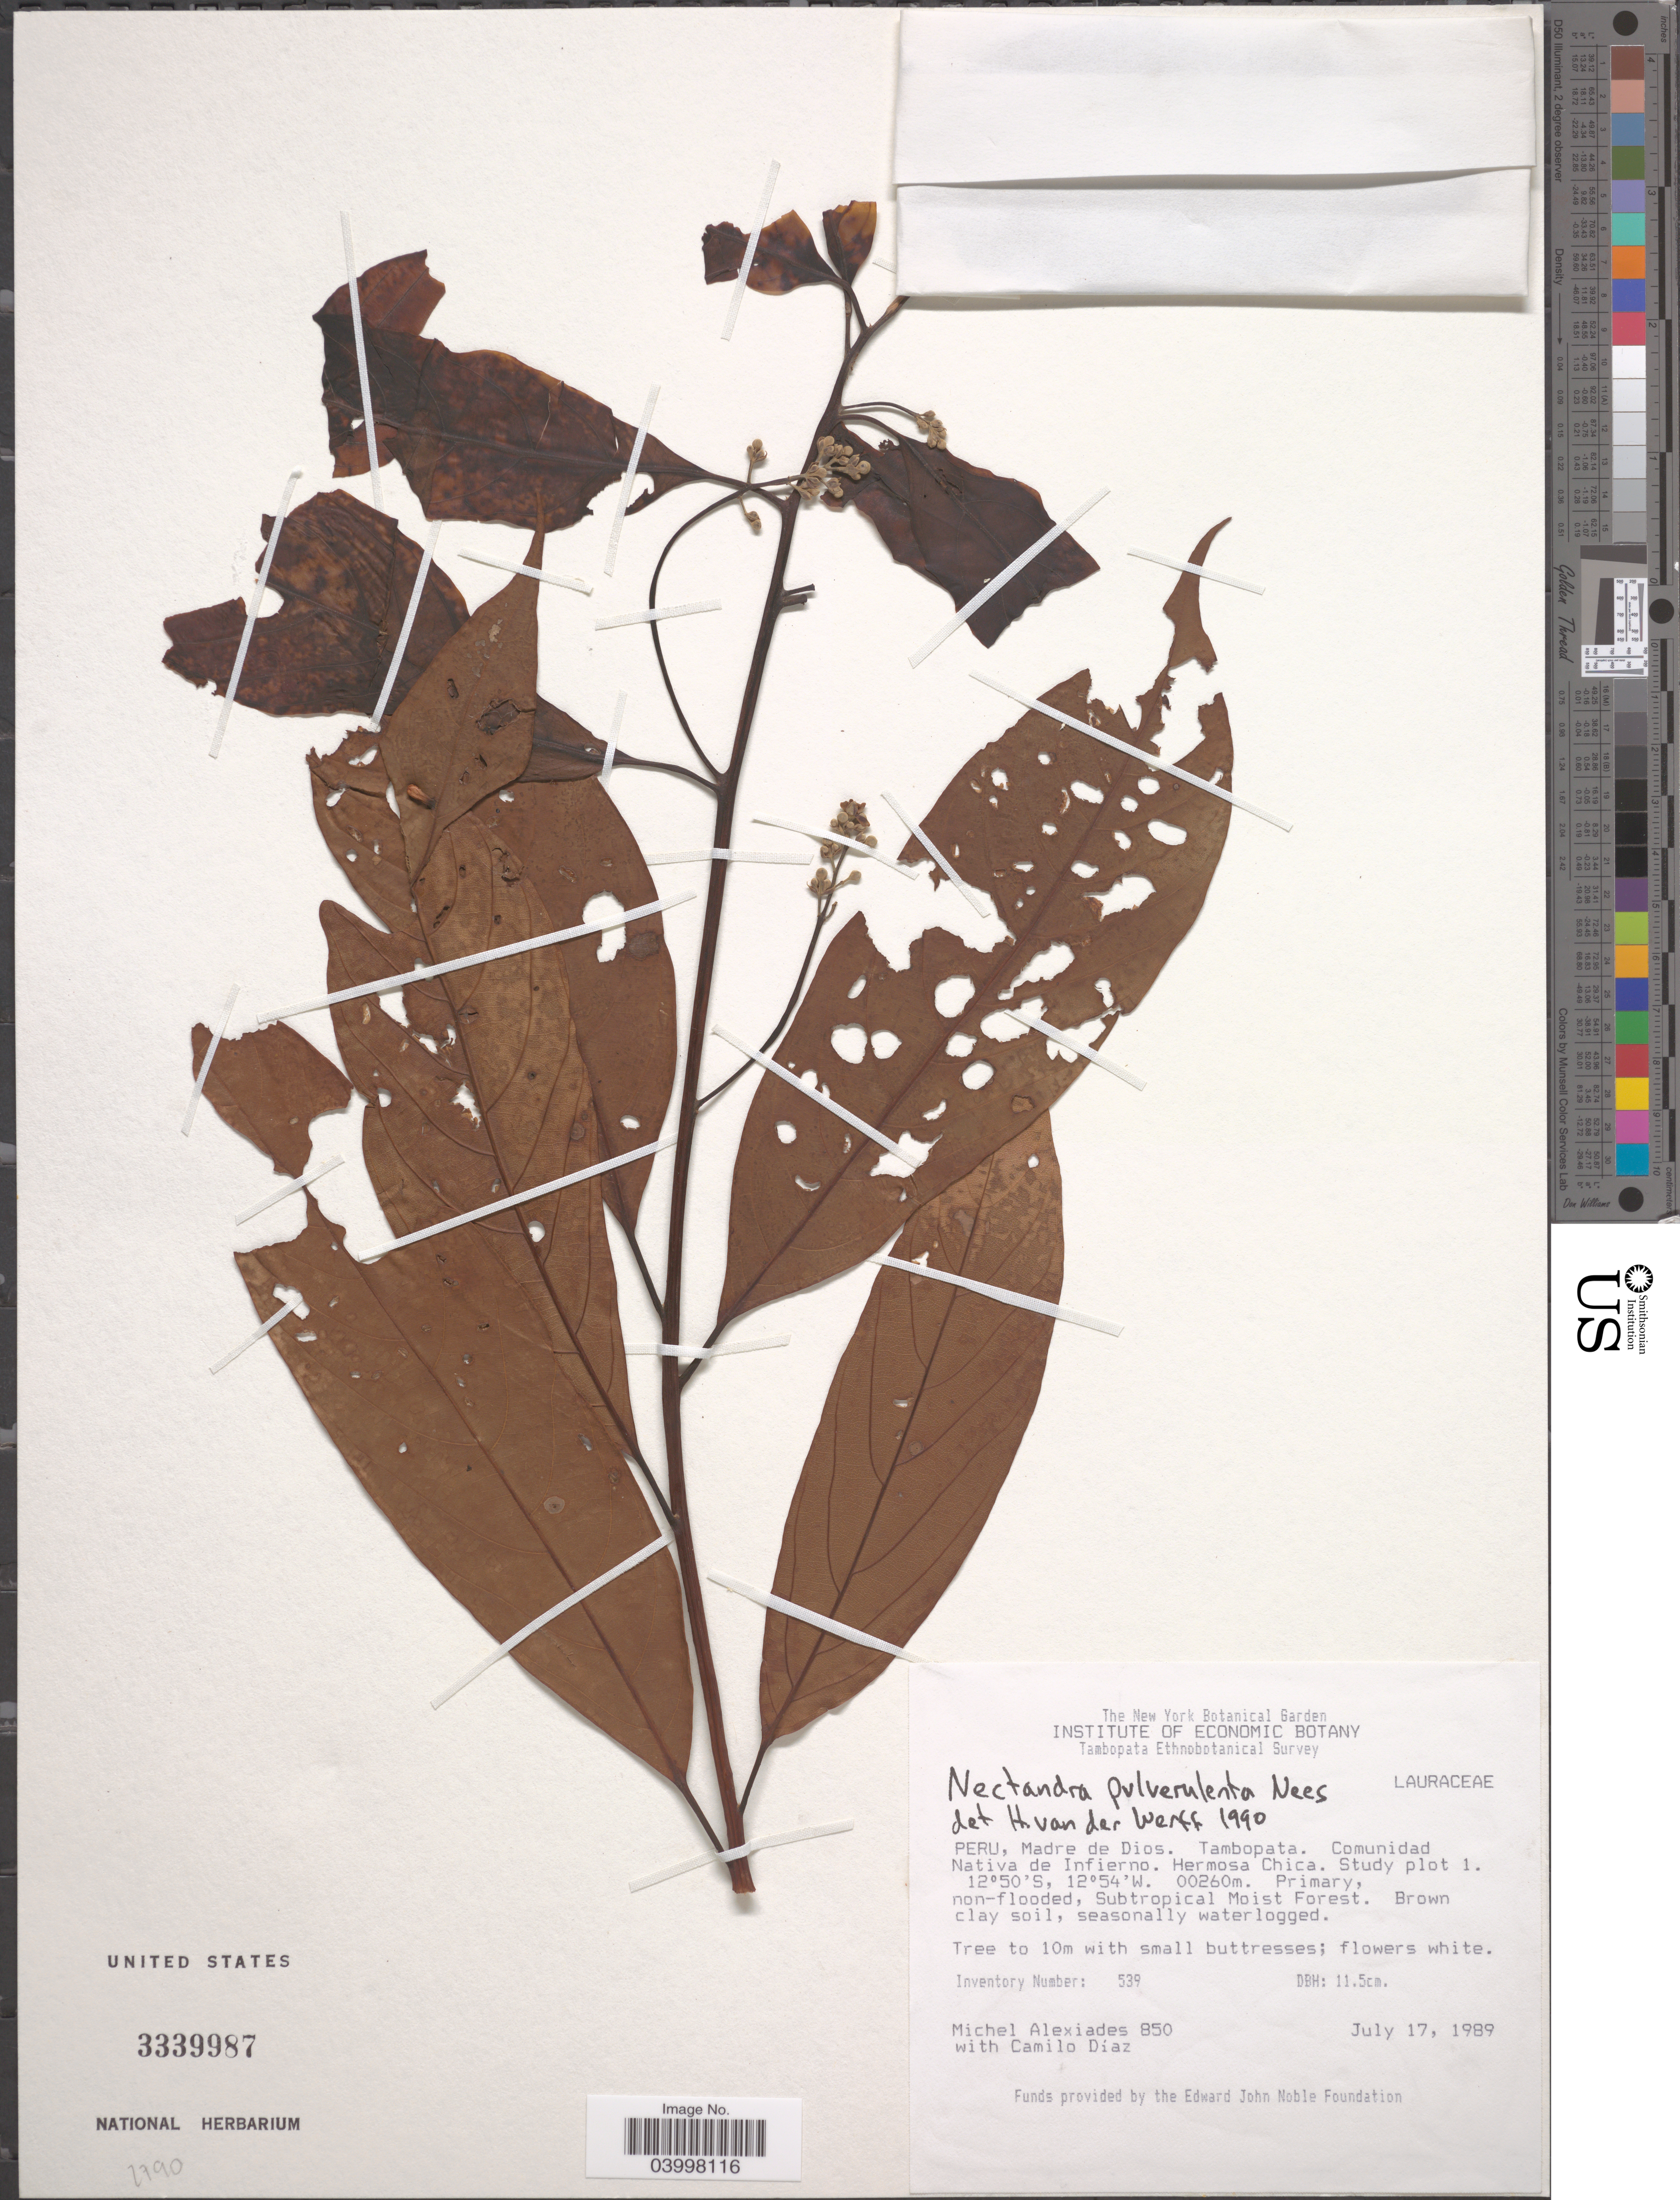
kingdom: Plantae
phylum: Tracheophyta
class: Magnoliopsida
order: Laurales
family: Lauraceae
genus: Nectandra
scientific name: Nectandra pulverulenta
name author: Nees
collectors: M. Alexiades & C. Díaz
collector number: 850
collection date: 1989-07-17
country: Peru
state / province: Madre de Dios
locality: Tambopata. Comunidad Nativa de Infierno. Hermosa Chica. Study plot 1.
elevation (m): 260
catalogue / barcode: US 3339987